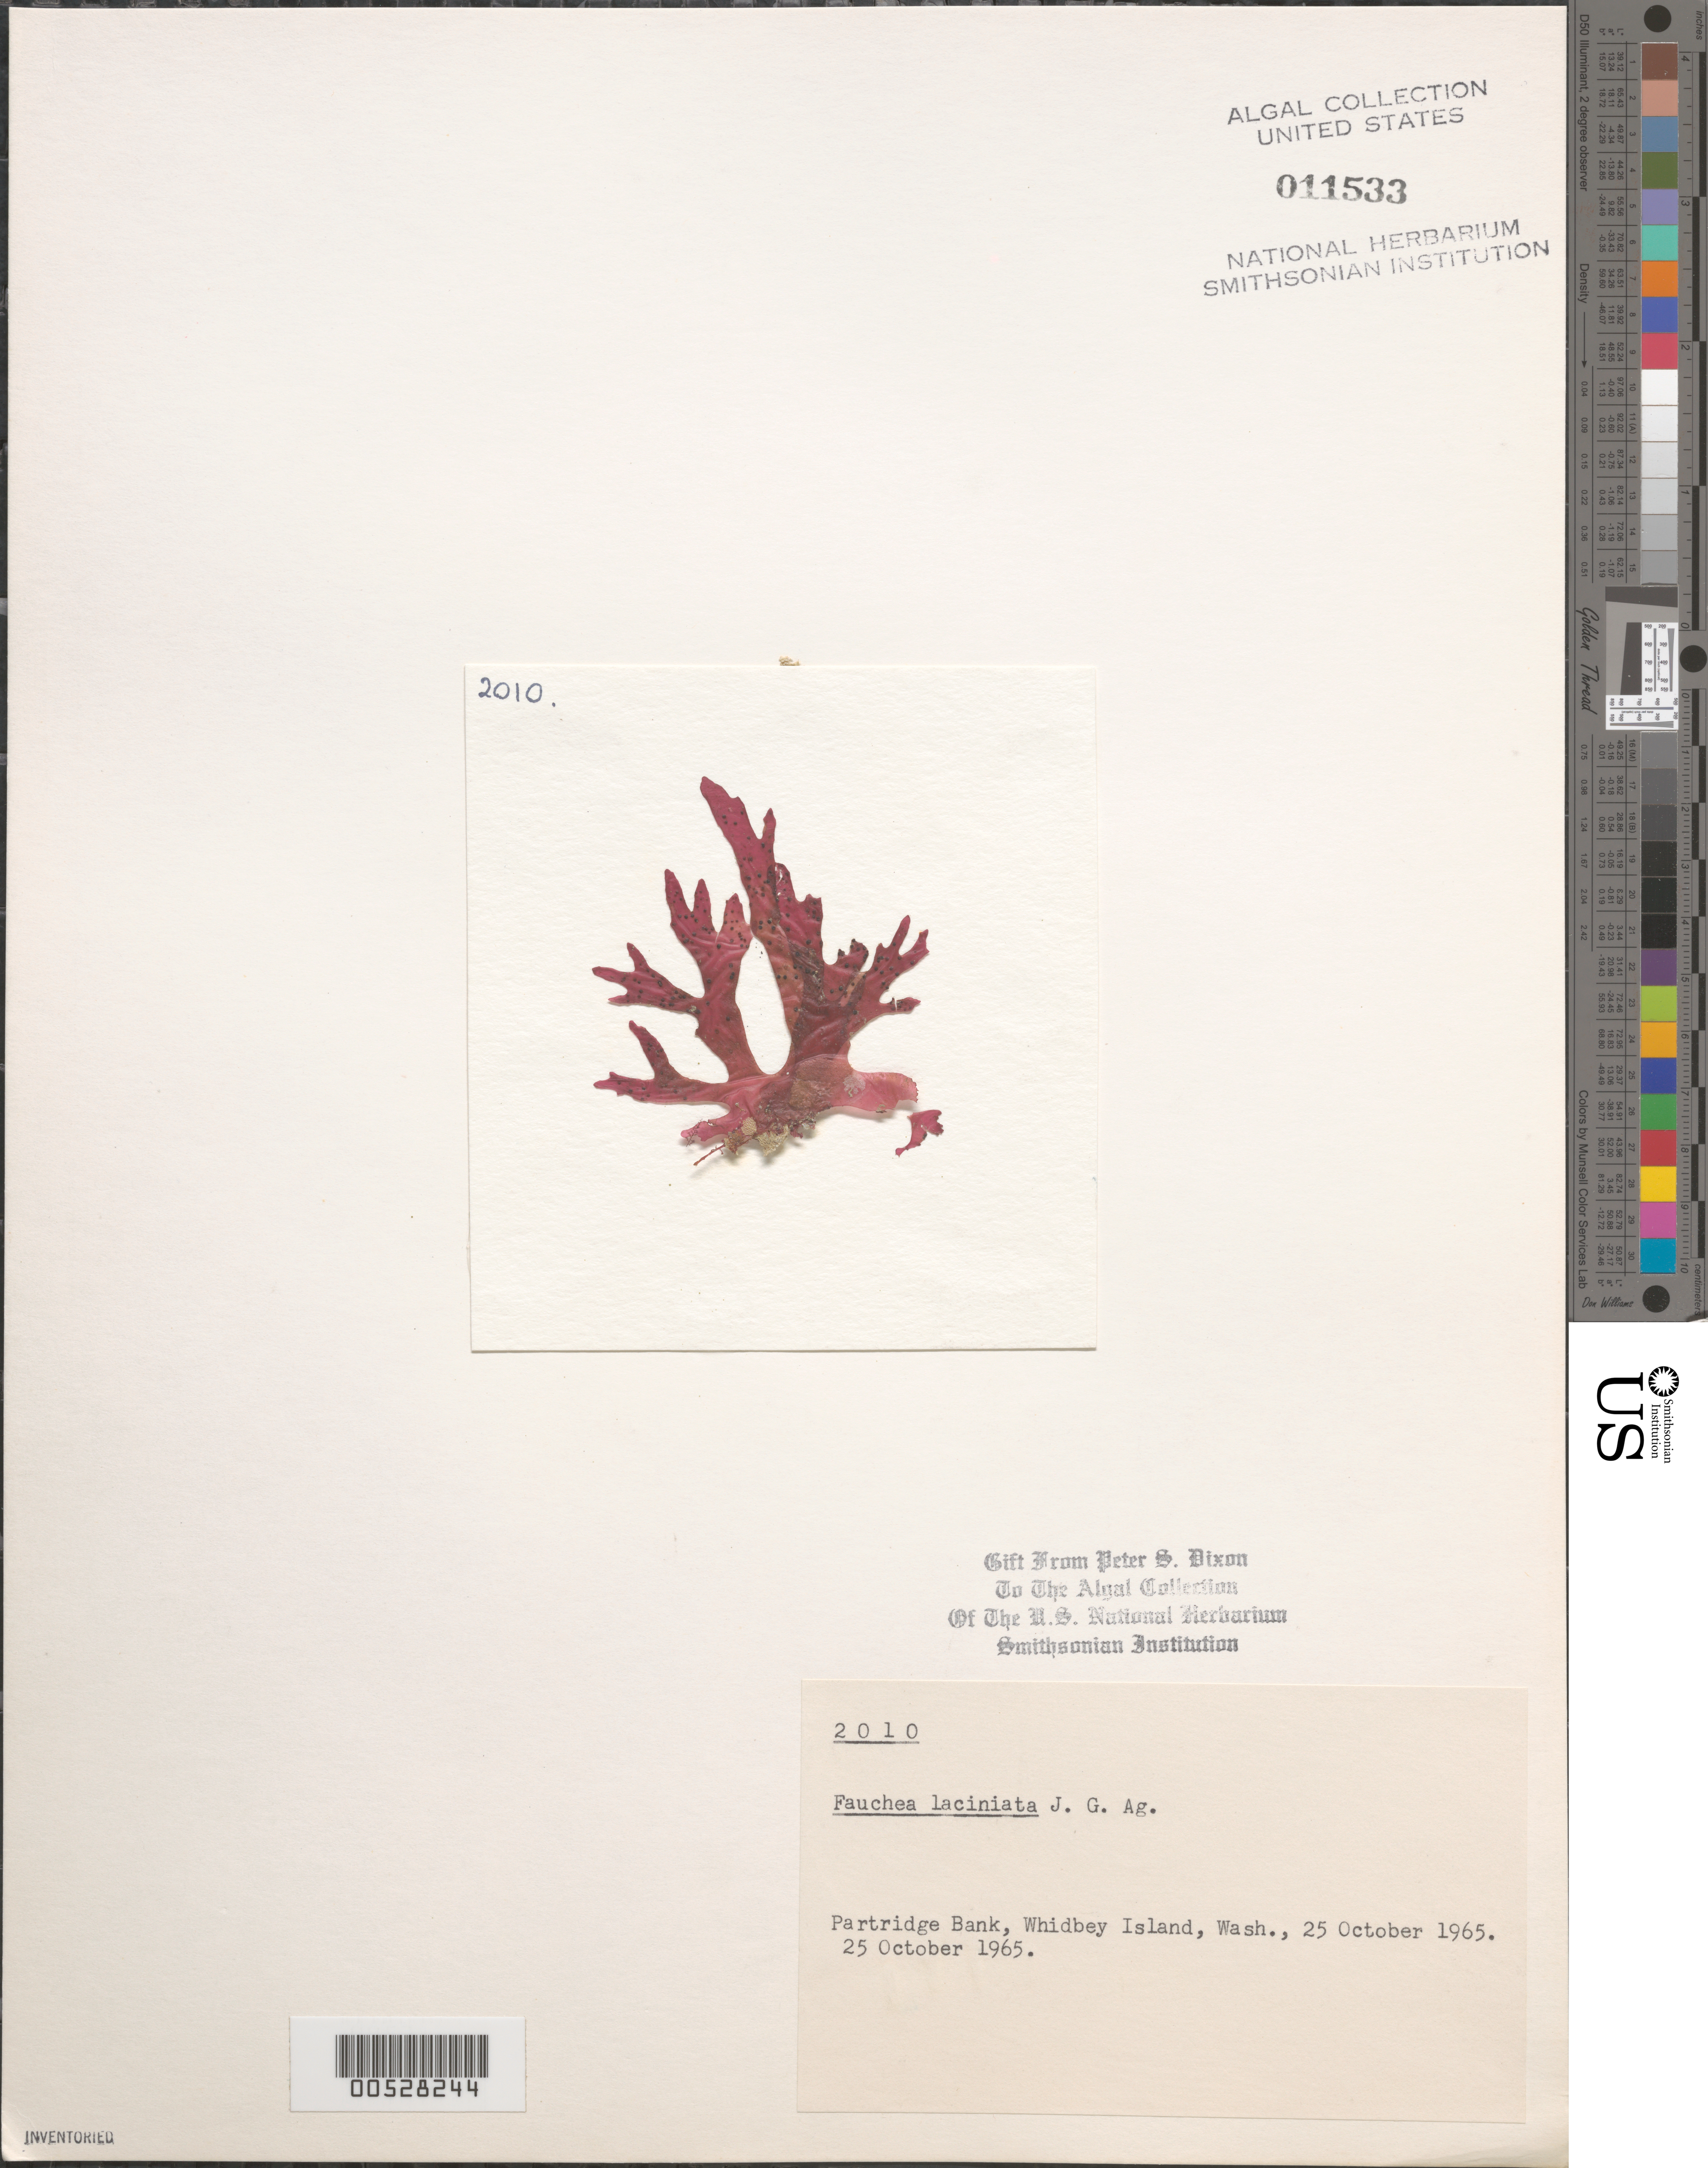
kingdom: Plantae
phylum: Rhodophyta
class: Florideophyceae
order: Rhodymeniales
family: Faucheaceae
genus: Gloiocladia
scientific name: Gloiocladia laciniata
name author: (J. Agardh) Rodríguez-Prieto & N. Sánchez in Rodríguez-Prieto et al.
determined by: Algae name updating Project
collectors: P. S. Dixon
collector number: PSD 2010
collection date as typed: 25 Oct 1965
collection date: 1965-10-25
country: United States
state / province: Washington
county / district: Island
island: Whidbey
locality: Partridge Bank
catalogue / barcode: US 11533